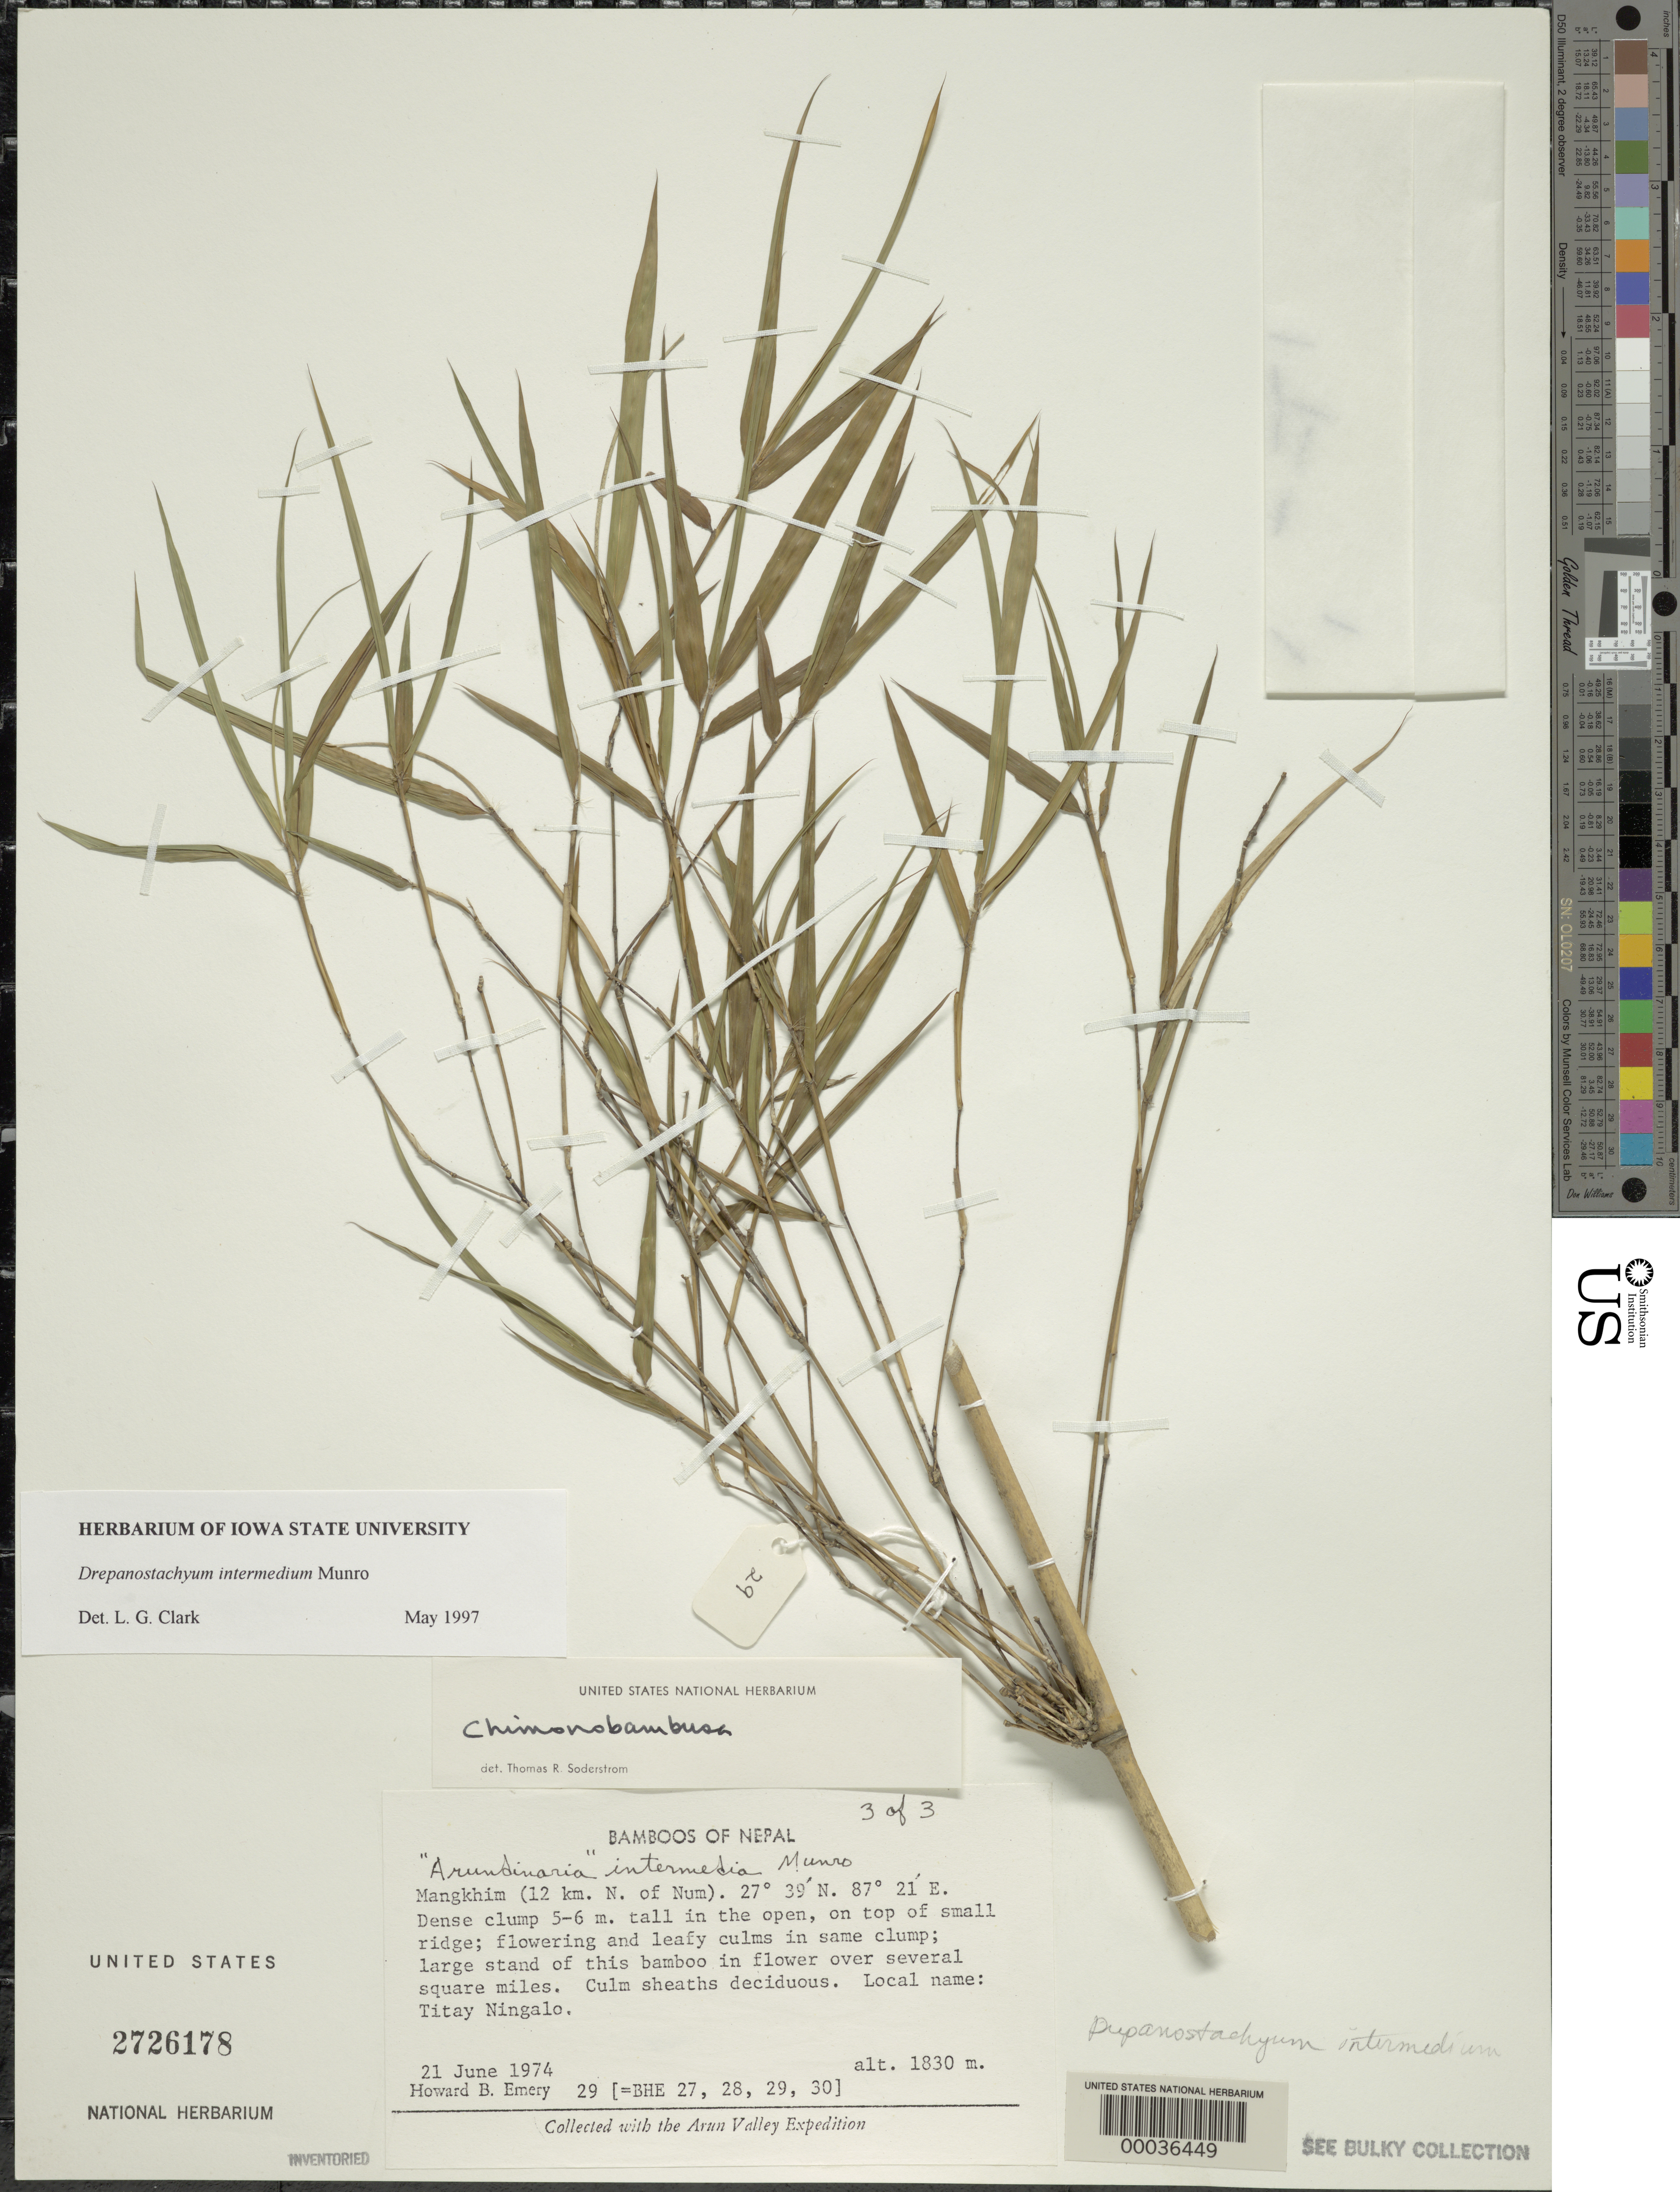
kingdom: Plantae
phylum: Tracheophyta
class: Liliopsida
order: Poales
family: Poaceae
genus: Drepanostachyum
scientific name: Drepanostachyum intermedium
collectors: H. B. Emery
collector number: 29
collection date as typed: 21 Jun 1974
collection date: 1974-06-21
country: Nepal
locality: Mangkhim (12 km n of num)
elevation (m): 1830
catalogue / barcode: US 2726178